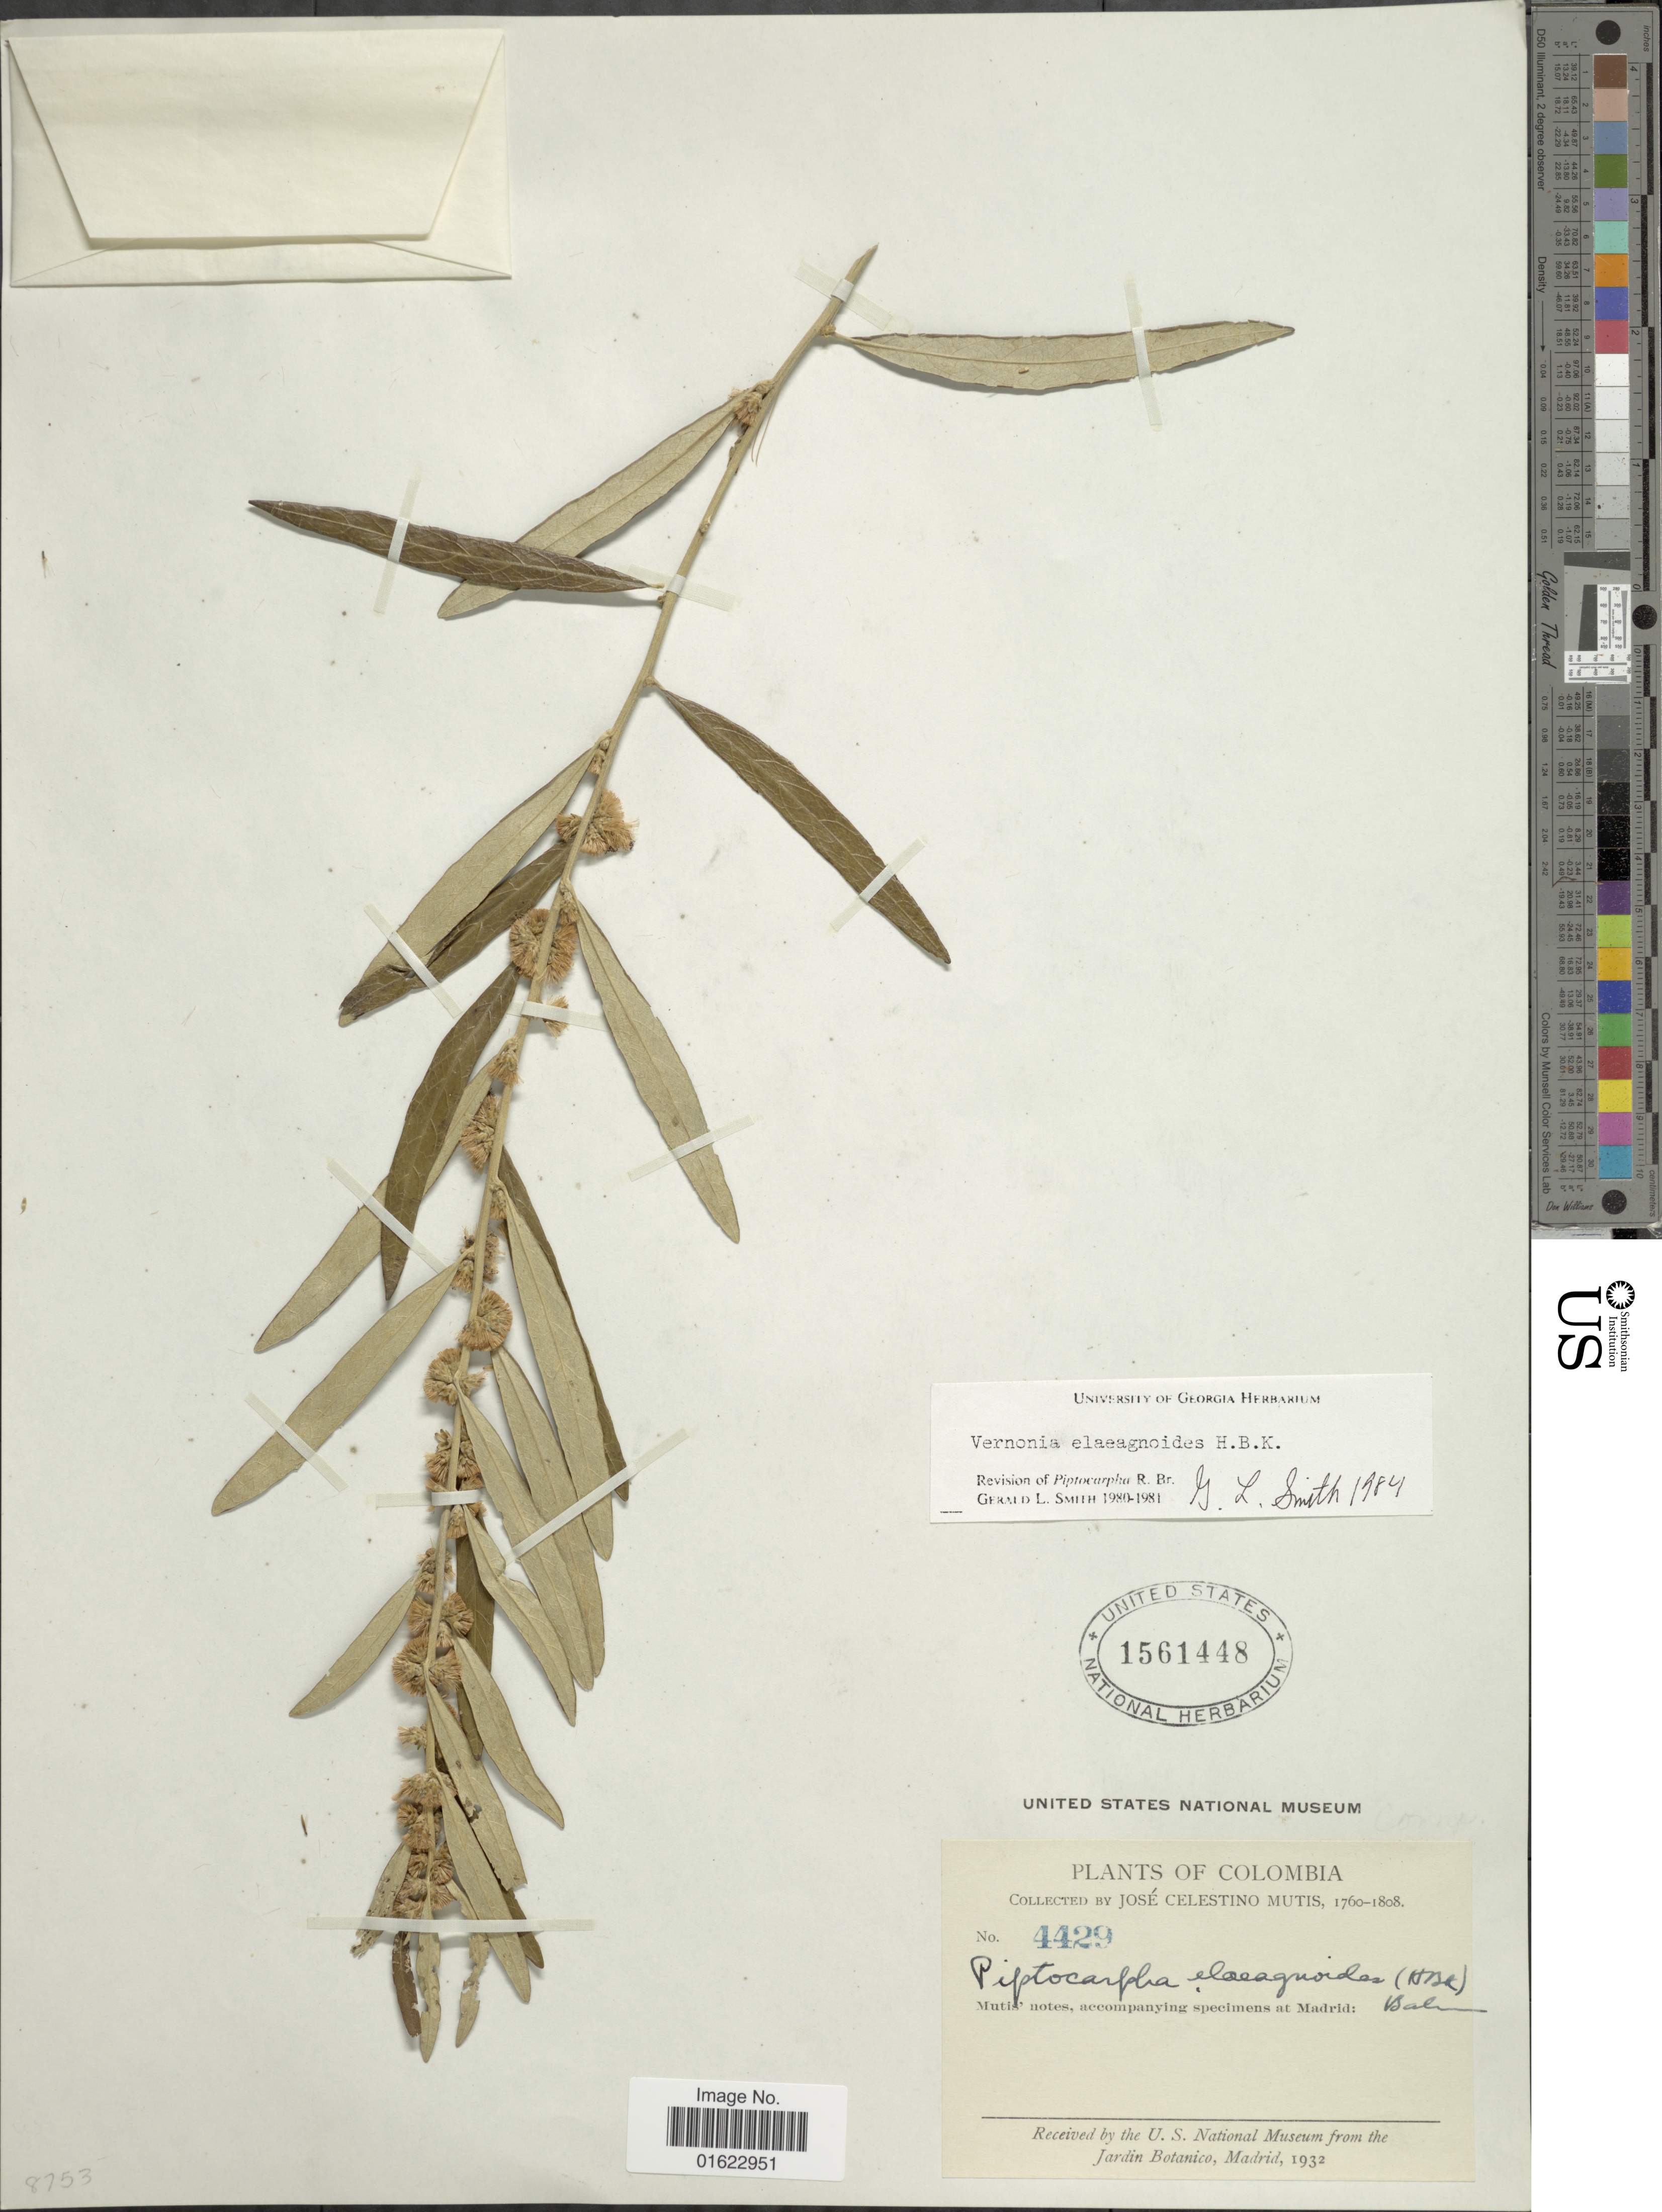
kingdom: Plantae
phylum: Tracheophyta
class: Magnoliopsida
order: Asterales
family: Asteraceae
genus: Pseudopiptocarpha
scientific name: Pseudopiptocarpha eleagnoides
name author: (Kunth) H. Rob.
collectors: J. C. B. Mutis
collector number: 4429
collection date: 1760/1808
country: Colombia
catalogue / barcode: US 1561448